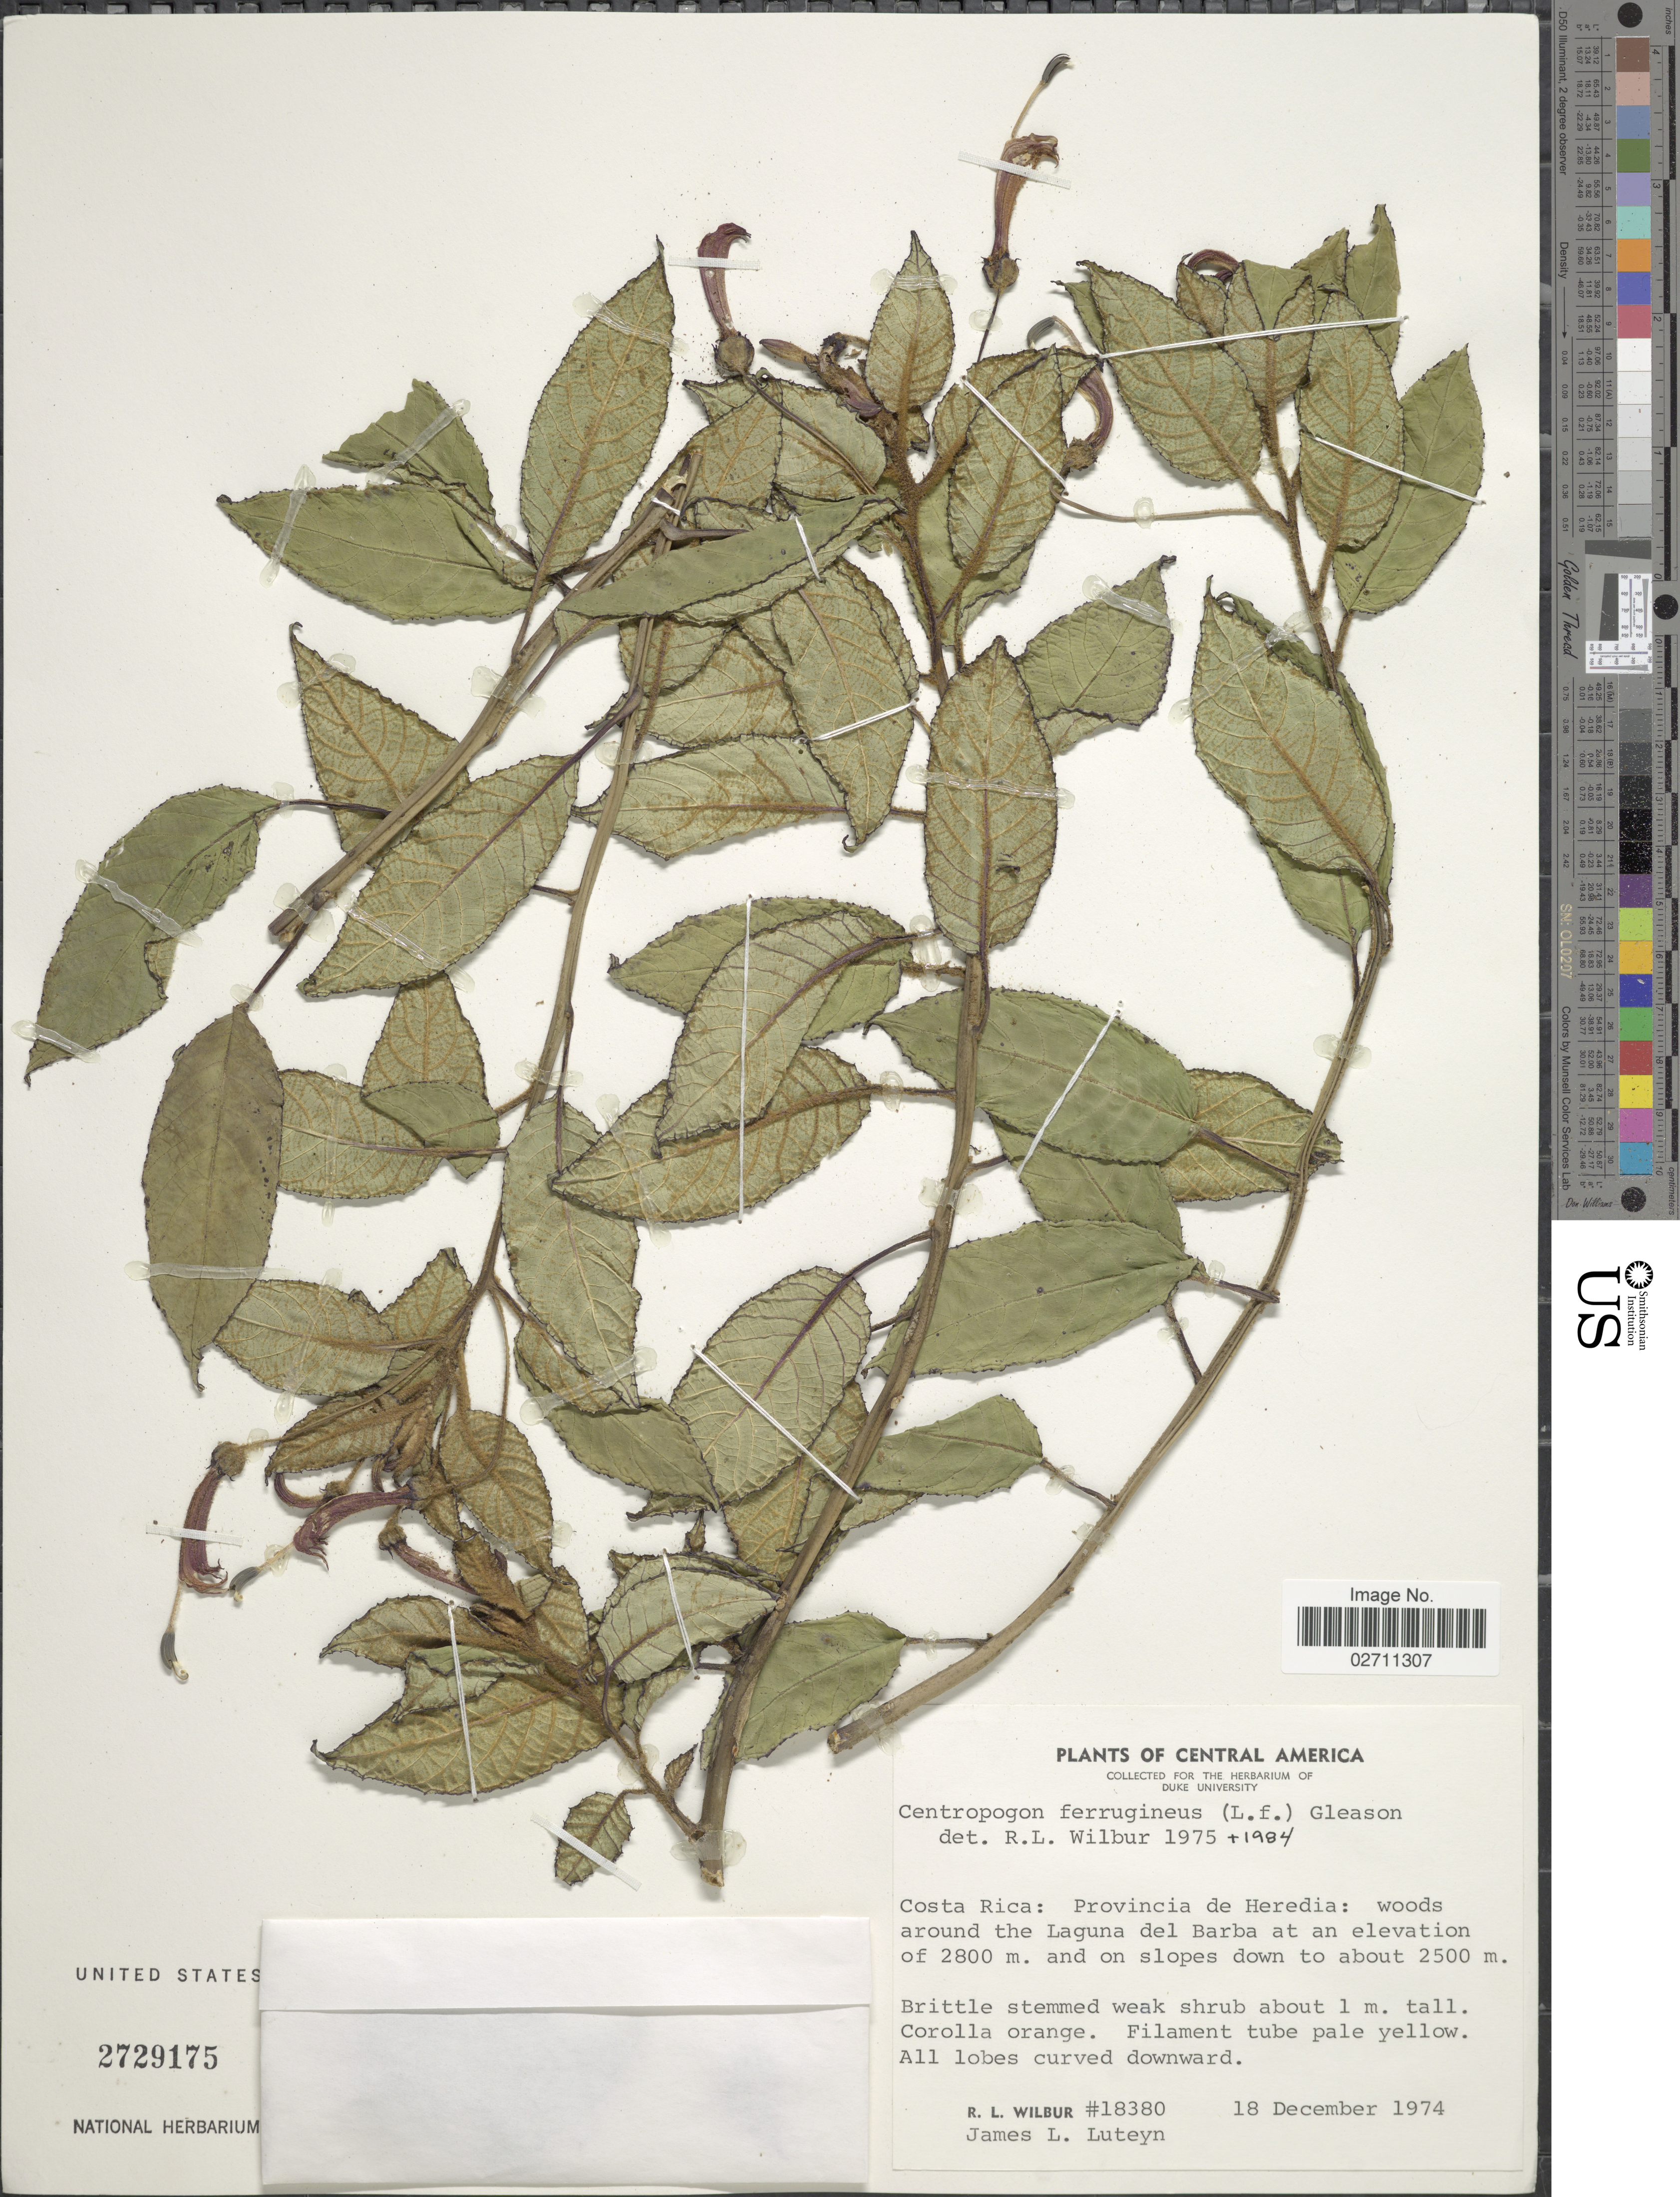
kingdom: Plantae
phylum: Tracheophyta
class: Magnoliopsida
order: Asterales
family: Campanulaceae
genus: Centropogon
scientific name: Centropogon ferrugineus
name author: (L. f.) Gleason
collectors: R. L. Wilbur & J. L. Luteyn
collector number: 18380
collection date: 1974-12-18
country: Costa Rica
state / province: Heredia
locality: Woods around the Laguna del Barba, on slopes.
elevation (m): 2500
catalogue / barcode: US 2729175